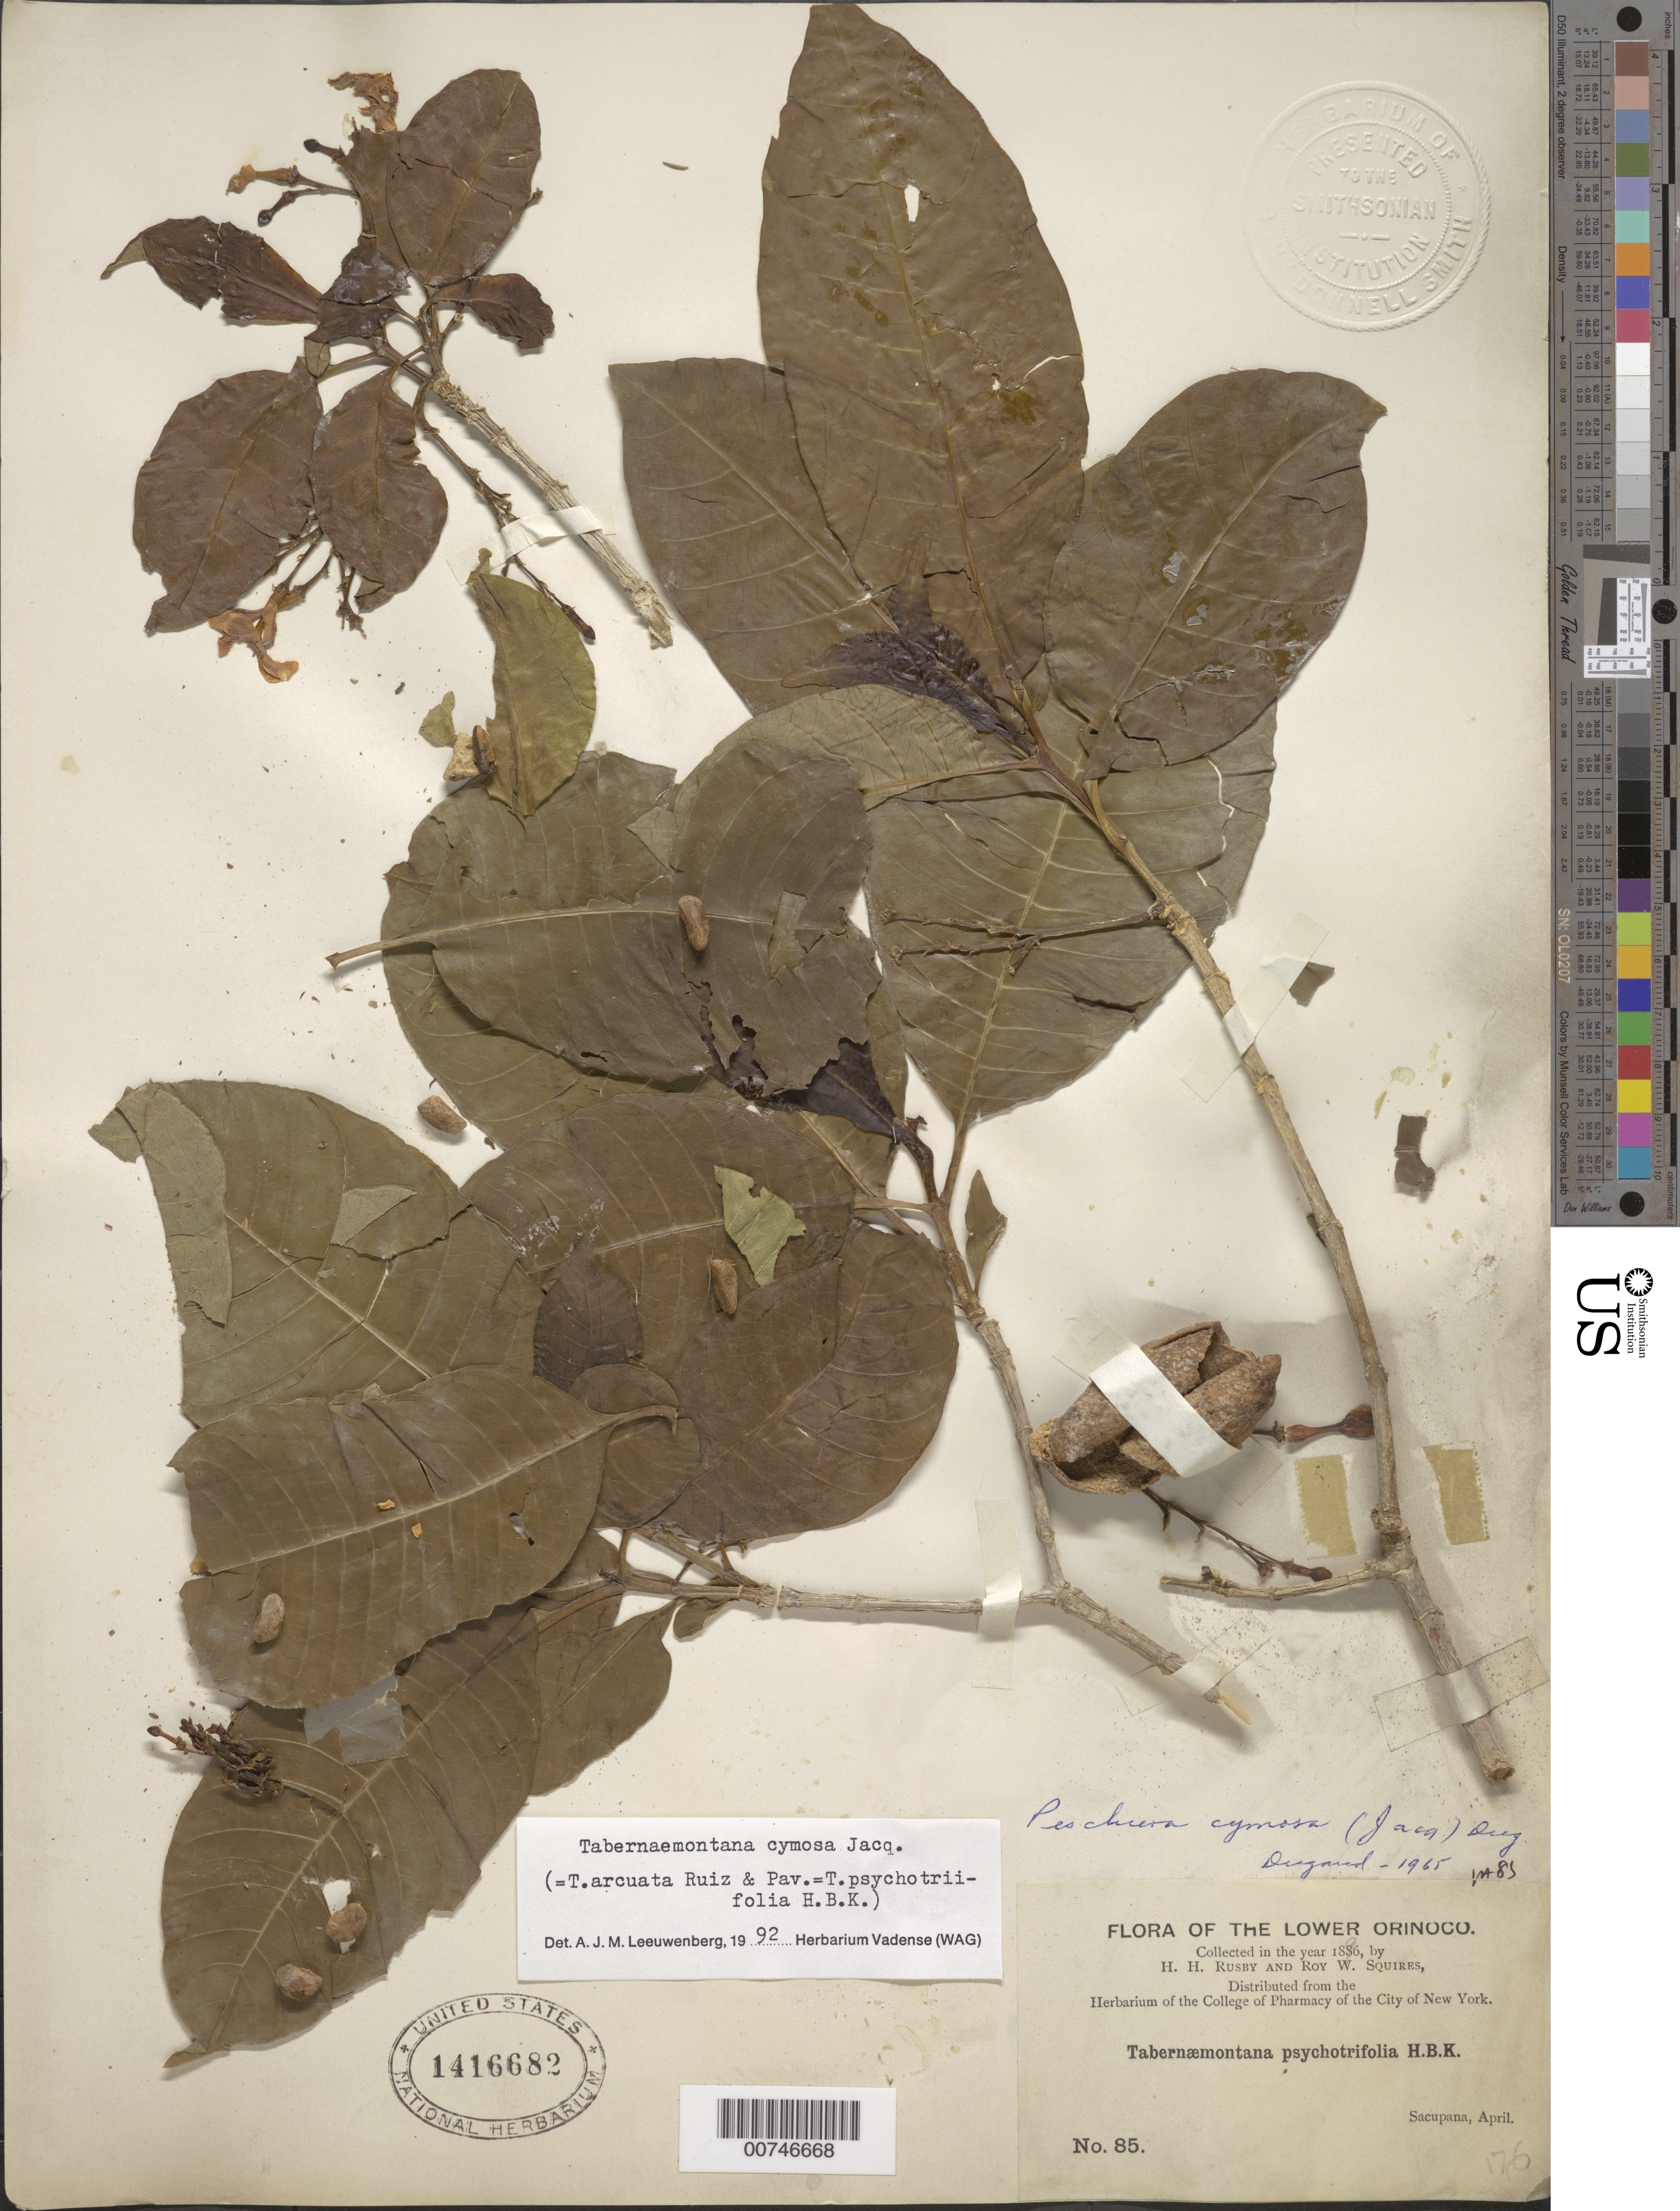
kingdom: Plantae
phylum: Tracheophyta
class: Magnoliopsida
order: Gentianales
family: Apocynaceae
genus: Tabernaemontana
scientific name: Tabernaemontana cymosa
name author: Jacq.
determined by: Leeuwenberg, A. J. M.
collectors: H. H. Rusby & R. Squires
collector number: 85 a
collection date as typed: April 1896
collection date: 1896-04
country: Venezuela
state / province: Delta Amacuro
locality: Lower Orinoco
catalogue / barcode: US 1416682